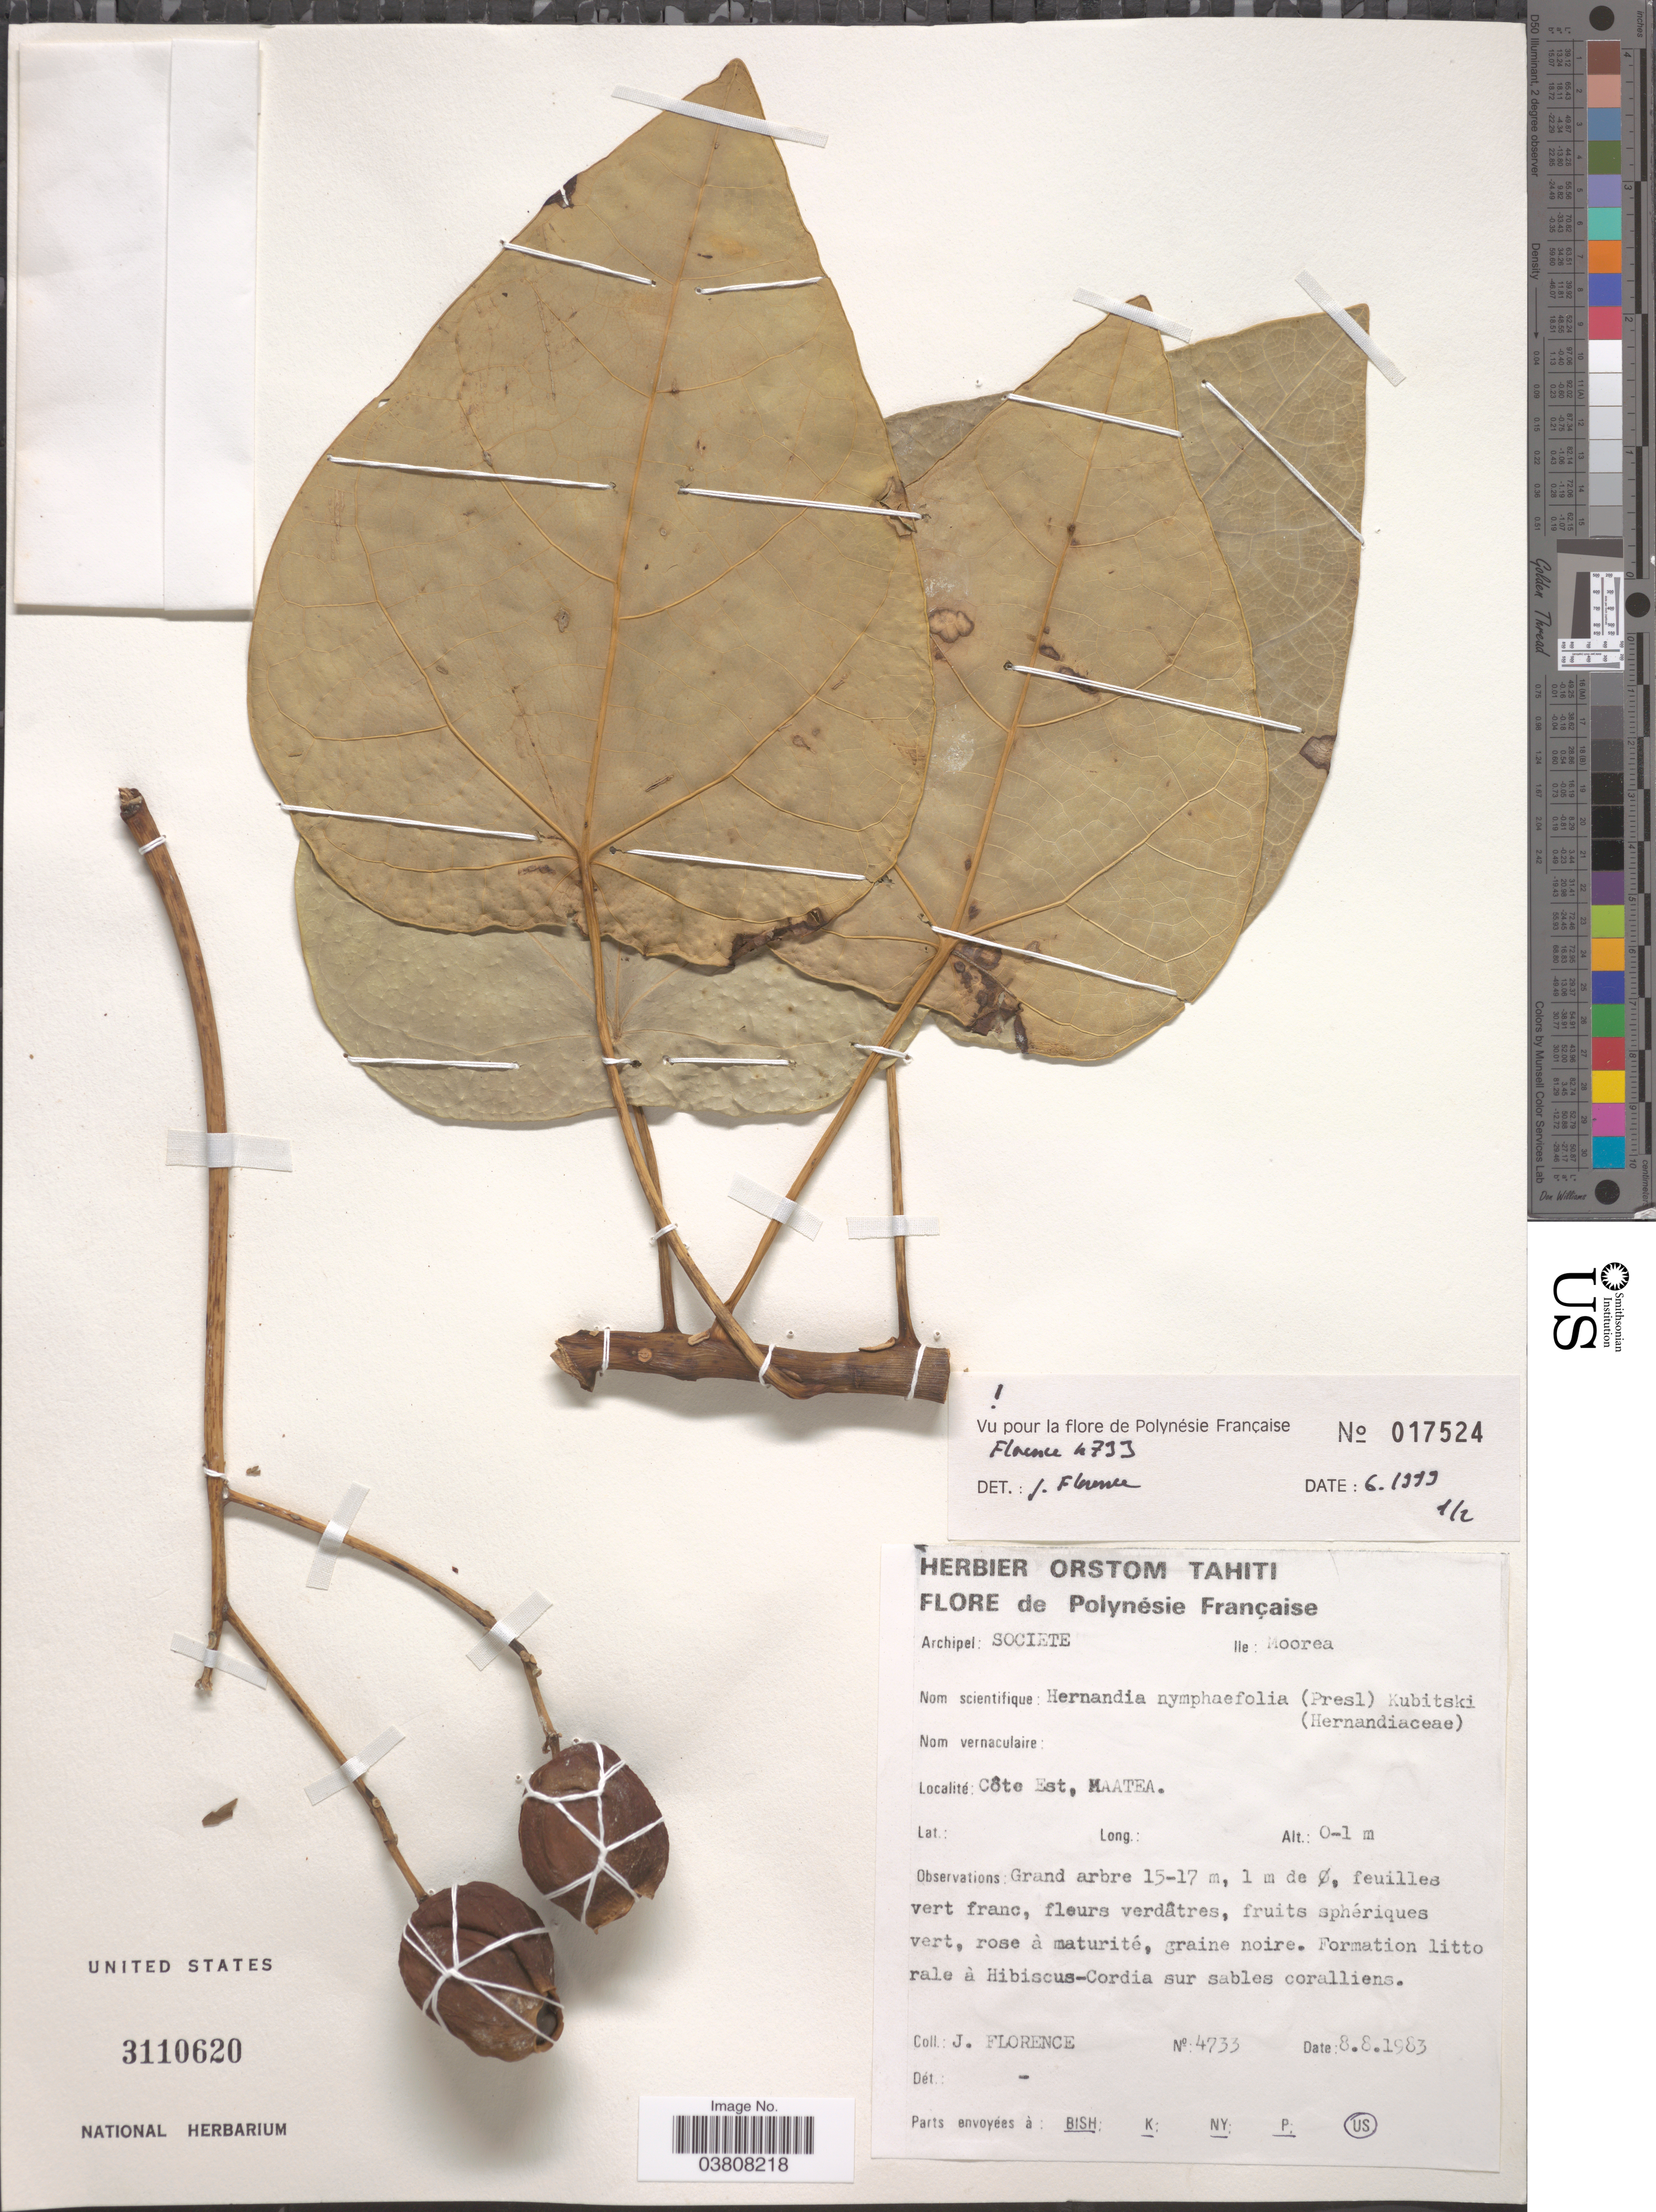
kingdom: Plantae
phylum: Tracheophyta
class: Magnoliopsida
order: Laurales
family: Hernandiaceae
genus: Hernandia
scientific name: Hernandia nymphaeifolia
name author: (C. Presl) Kubitzki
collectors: J. Florence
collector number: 4733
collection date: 1983-08-08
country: French Polynesia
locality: Polynésie Française. Archipel: Societe. Ile: Moorea. Côte Est, Maatea.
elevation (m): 0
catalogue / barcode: US 3110620